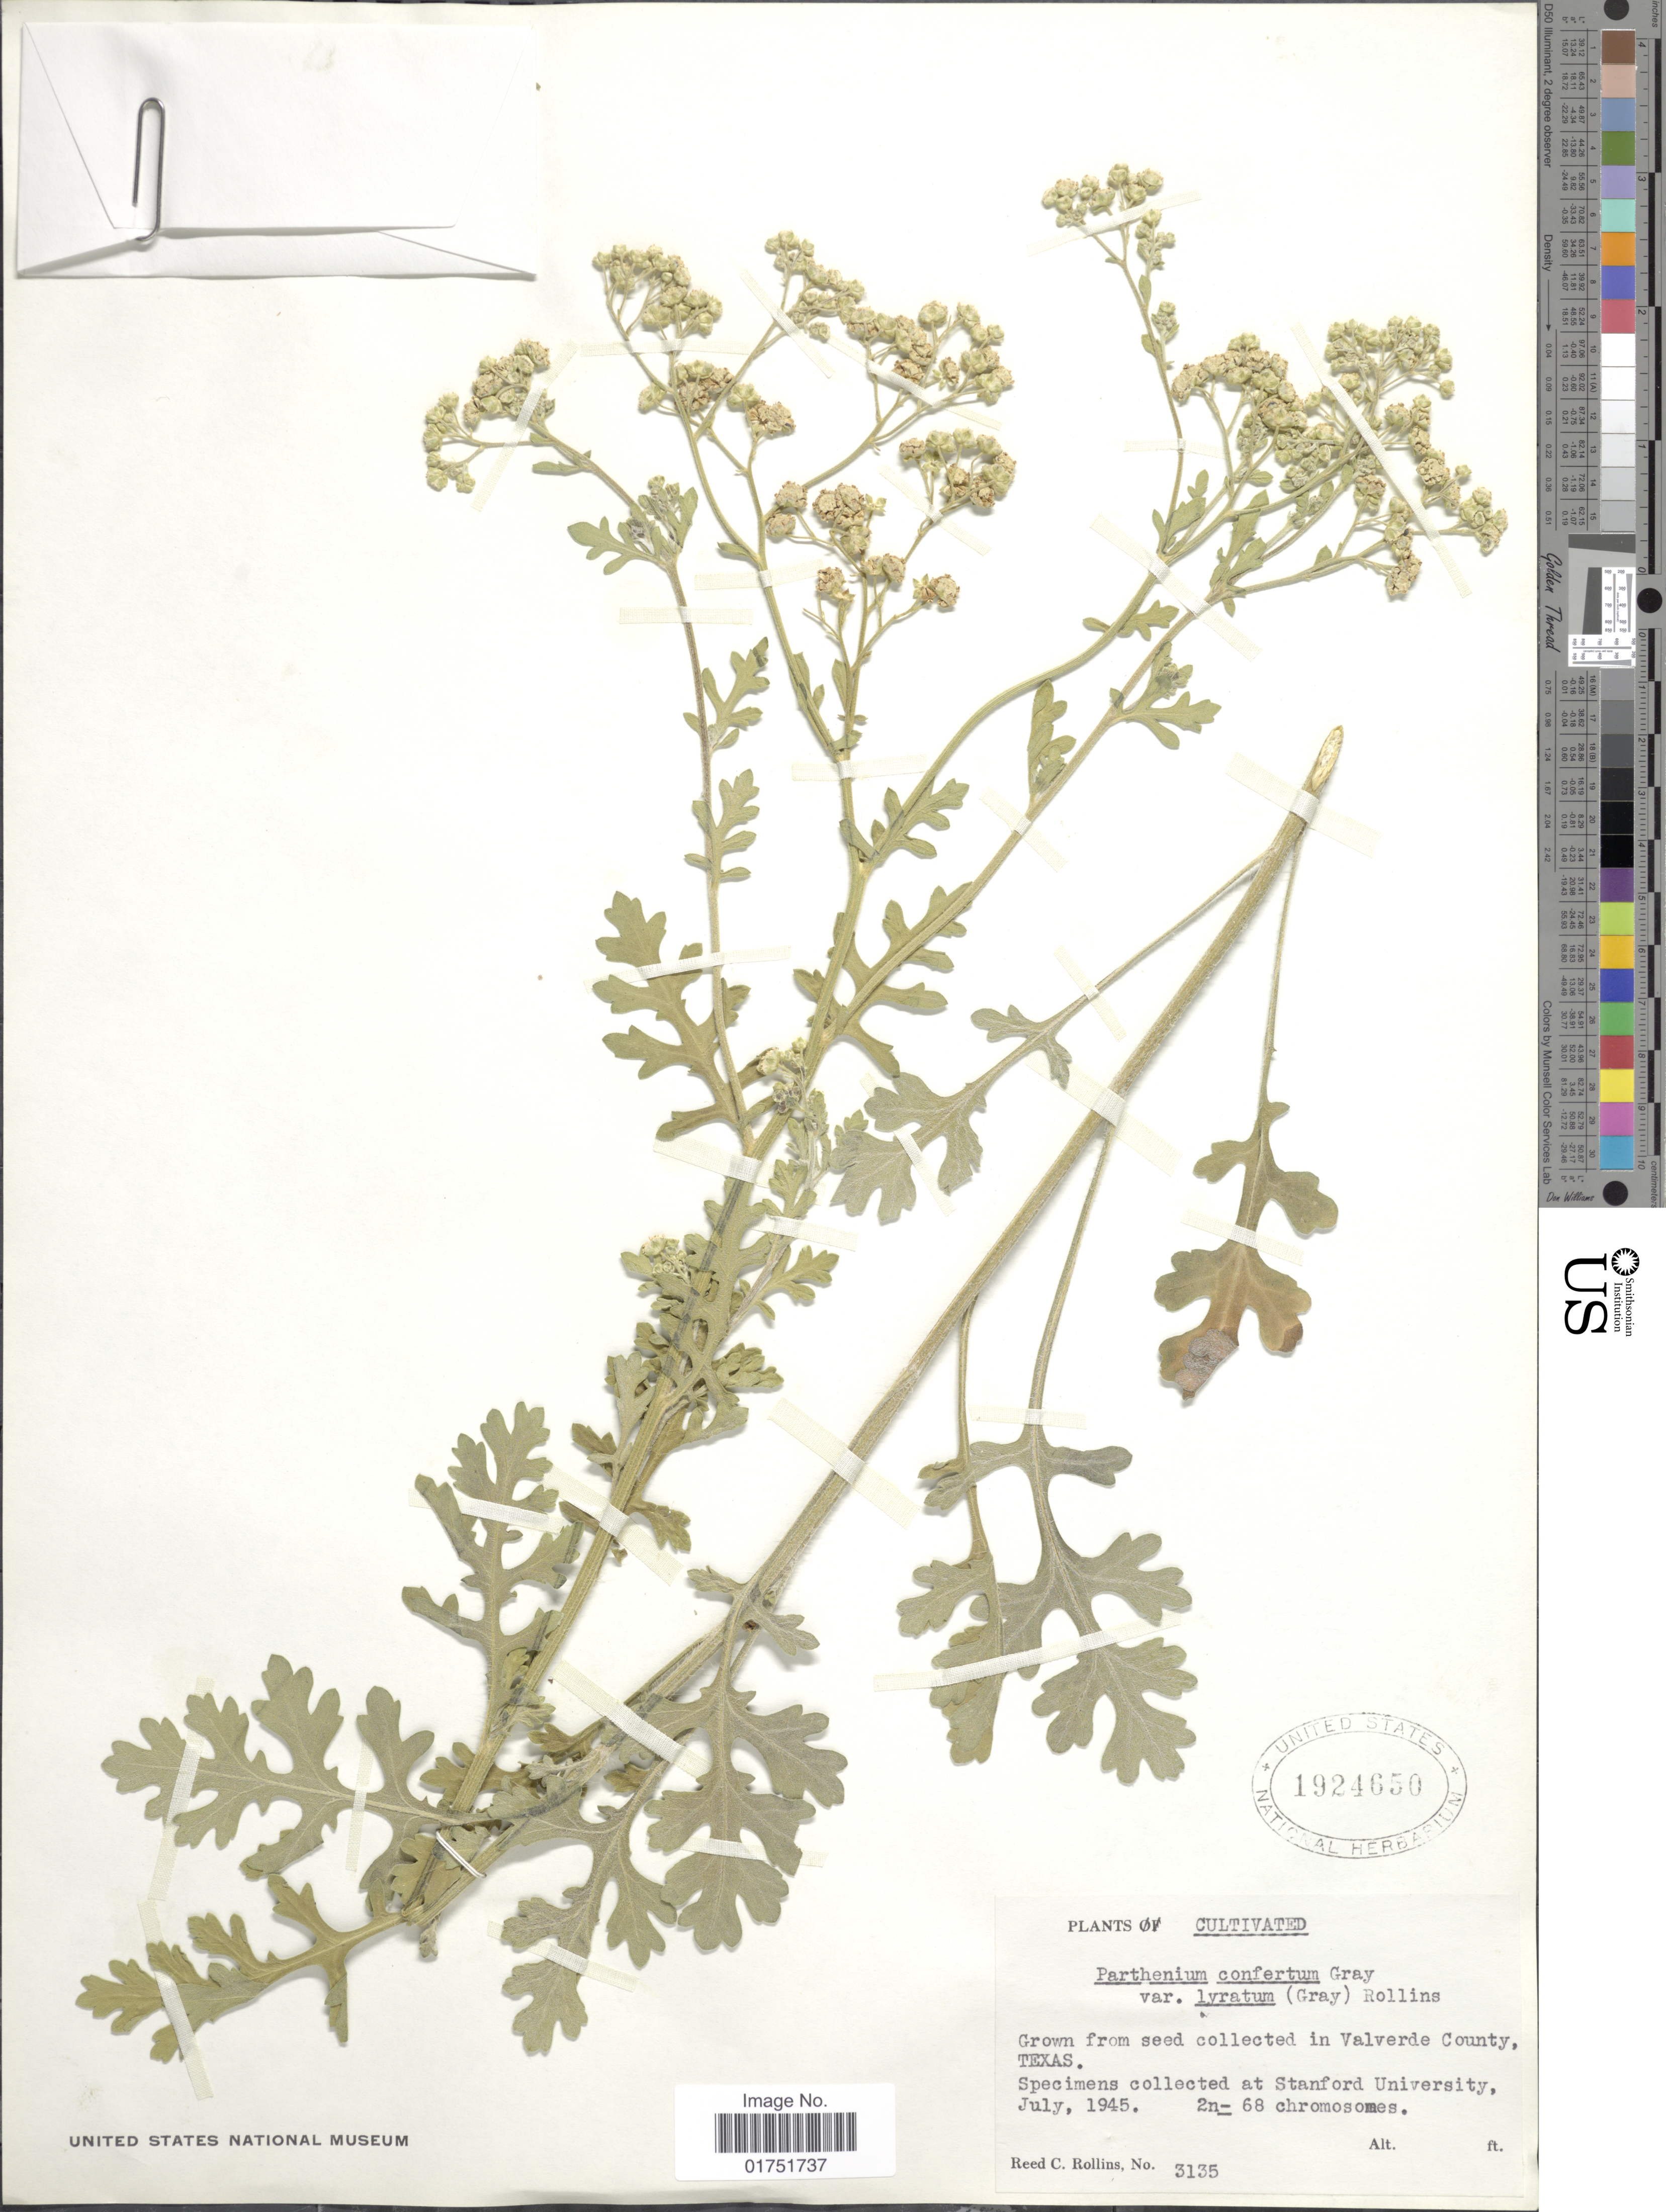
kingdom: Plantae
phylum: Tracheophyta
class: Magnoliopsida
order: Asterales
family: Asteraceae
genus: Parthenium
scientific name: Parthenium confertum var. lyratum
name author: (A. Gray) Rollins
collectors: R. C. Rollins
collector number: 3135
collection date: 1945-07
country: United States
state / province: California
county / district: Santa Clara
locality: Stanford University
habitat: grown from seeds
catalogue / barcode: US 1924650